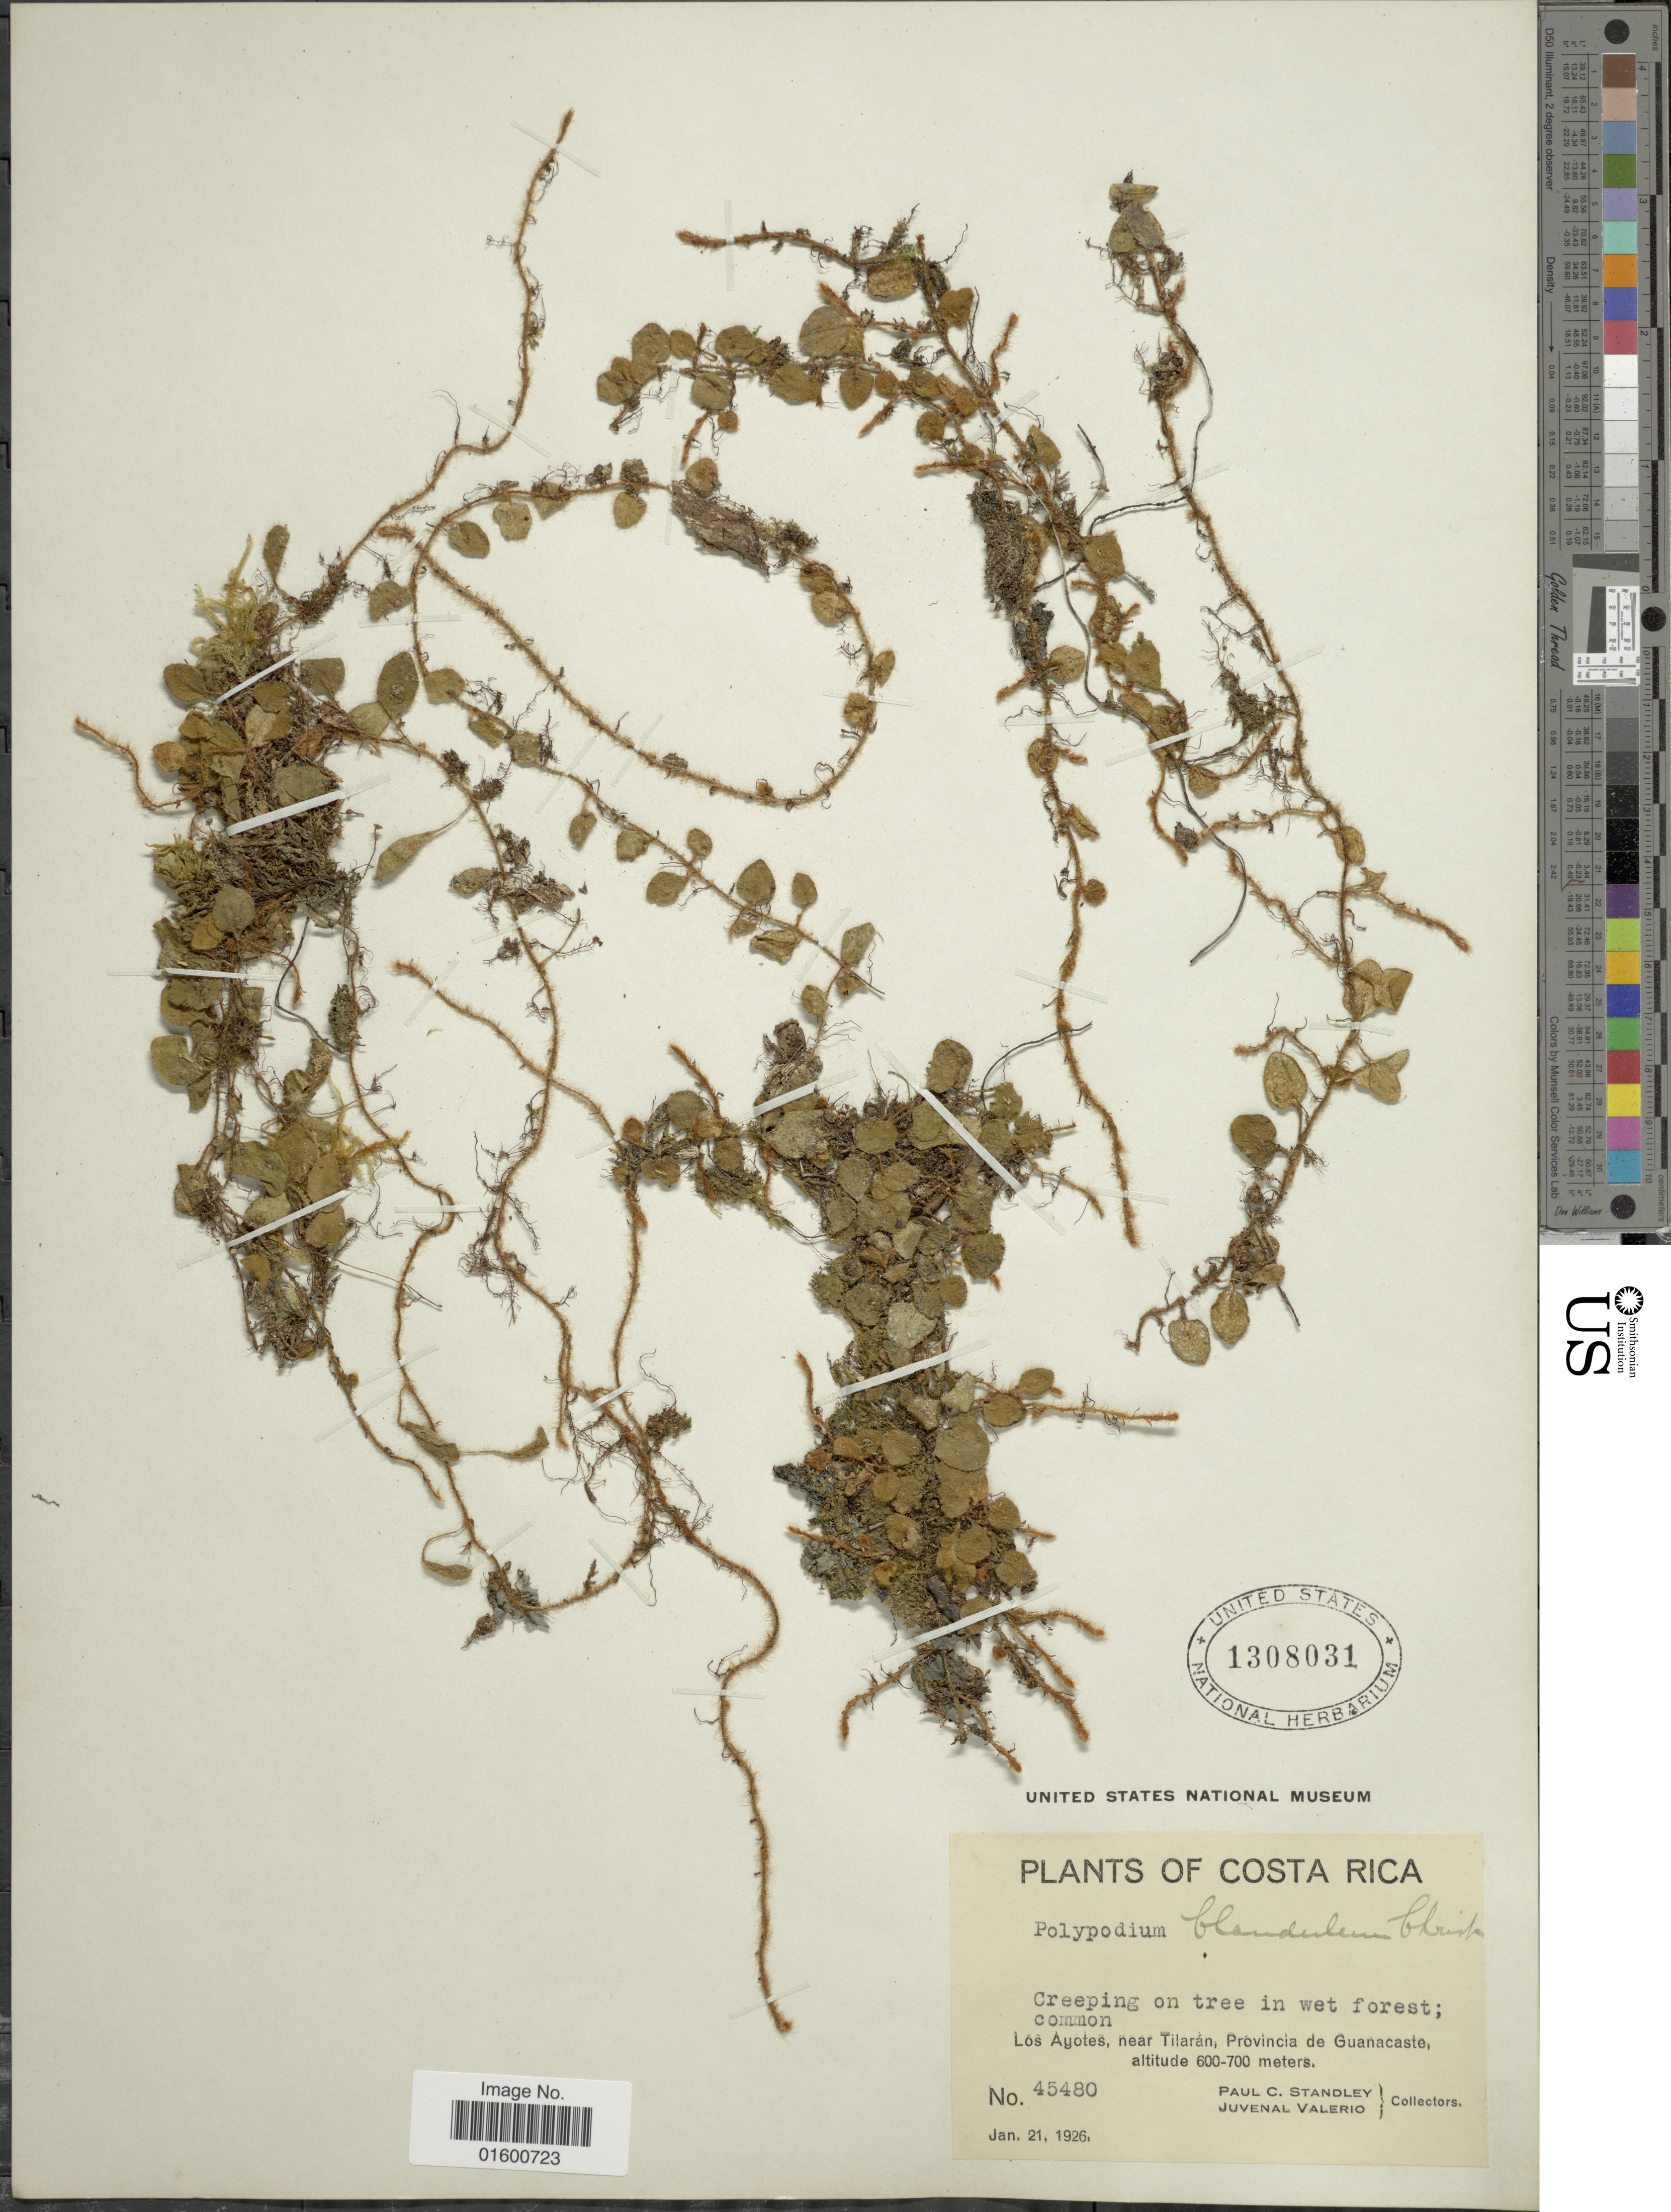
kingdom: Plantae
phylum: Tracheophyta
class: Polypodiopsida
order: Polypodiales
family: Polypodiaceae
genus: Microgramma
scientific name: Microgramma tecta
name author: (Kaulf.) Alston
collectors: P. C. Standley & J. Valerio R.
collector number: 45480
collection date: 1926-01-21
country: Costa Rica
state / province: Guanacaste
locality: Los Ayotes, near Tilaran, Provincia de Guanacaste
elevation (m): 600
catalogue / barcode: US 1308031